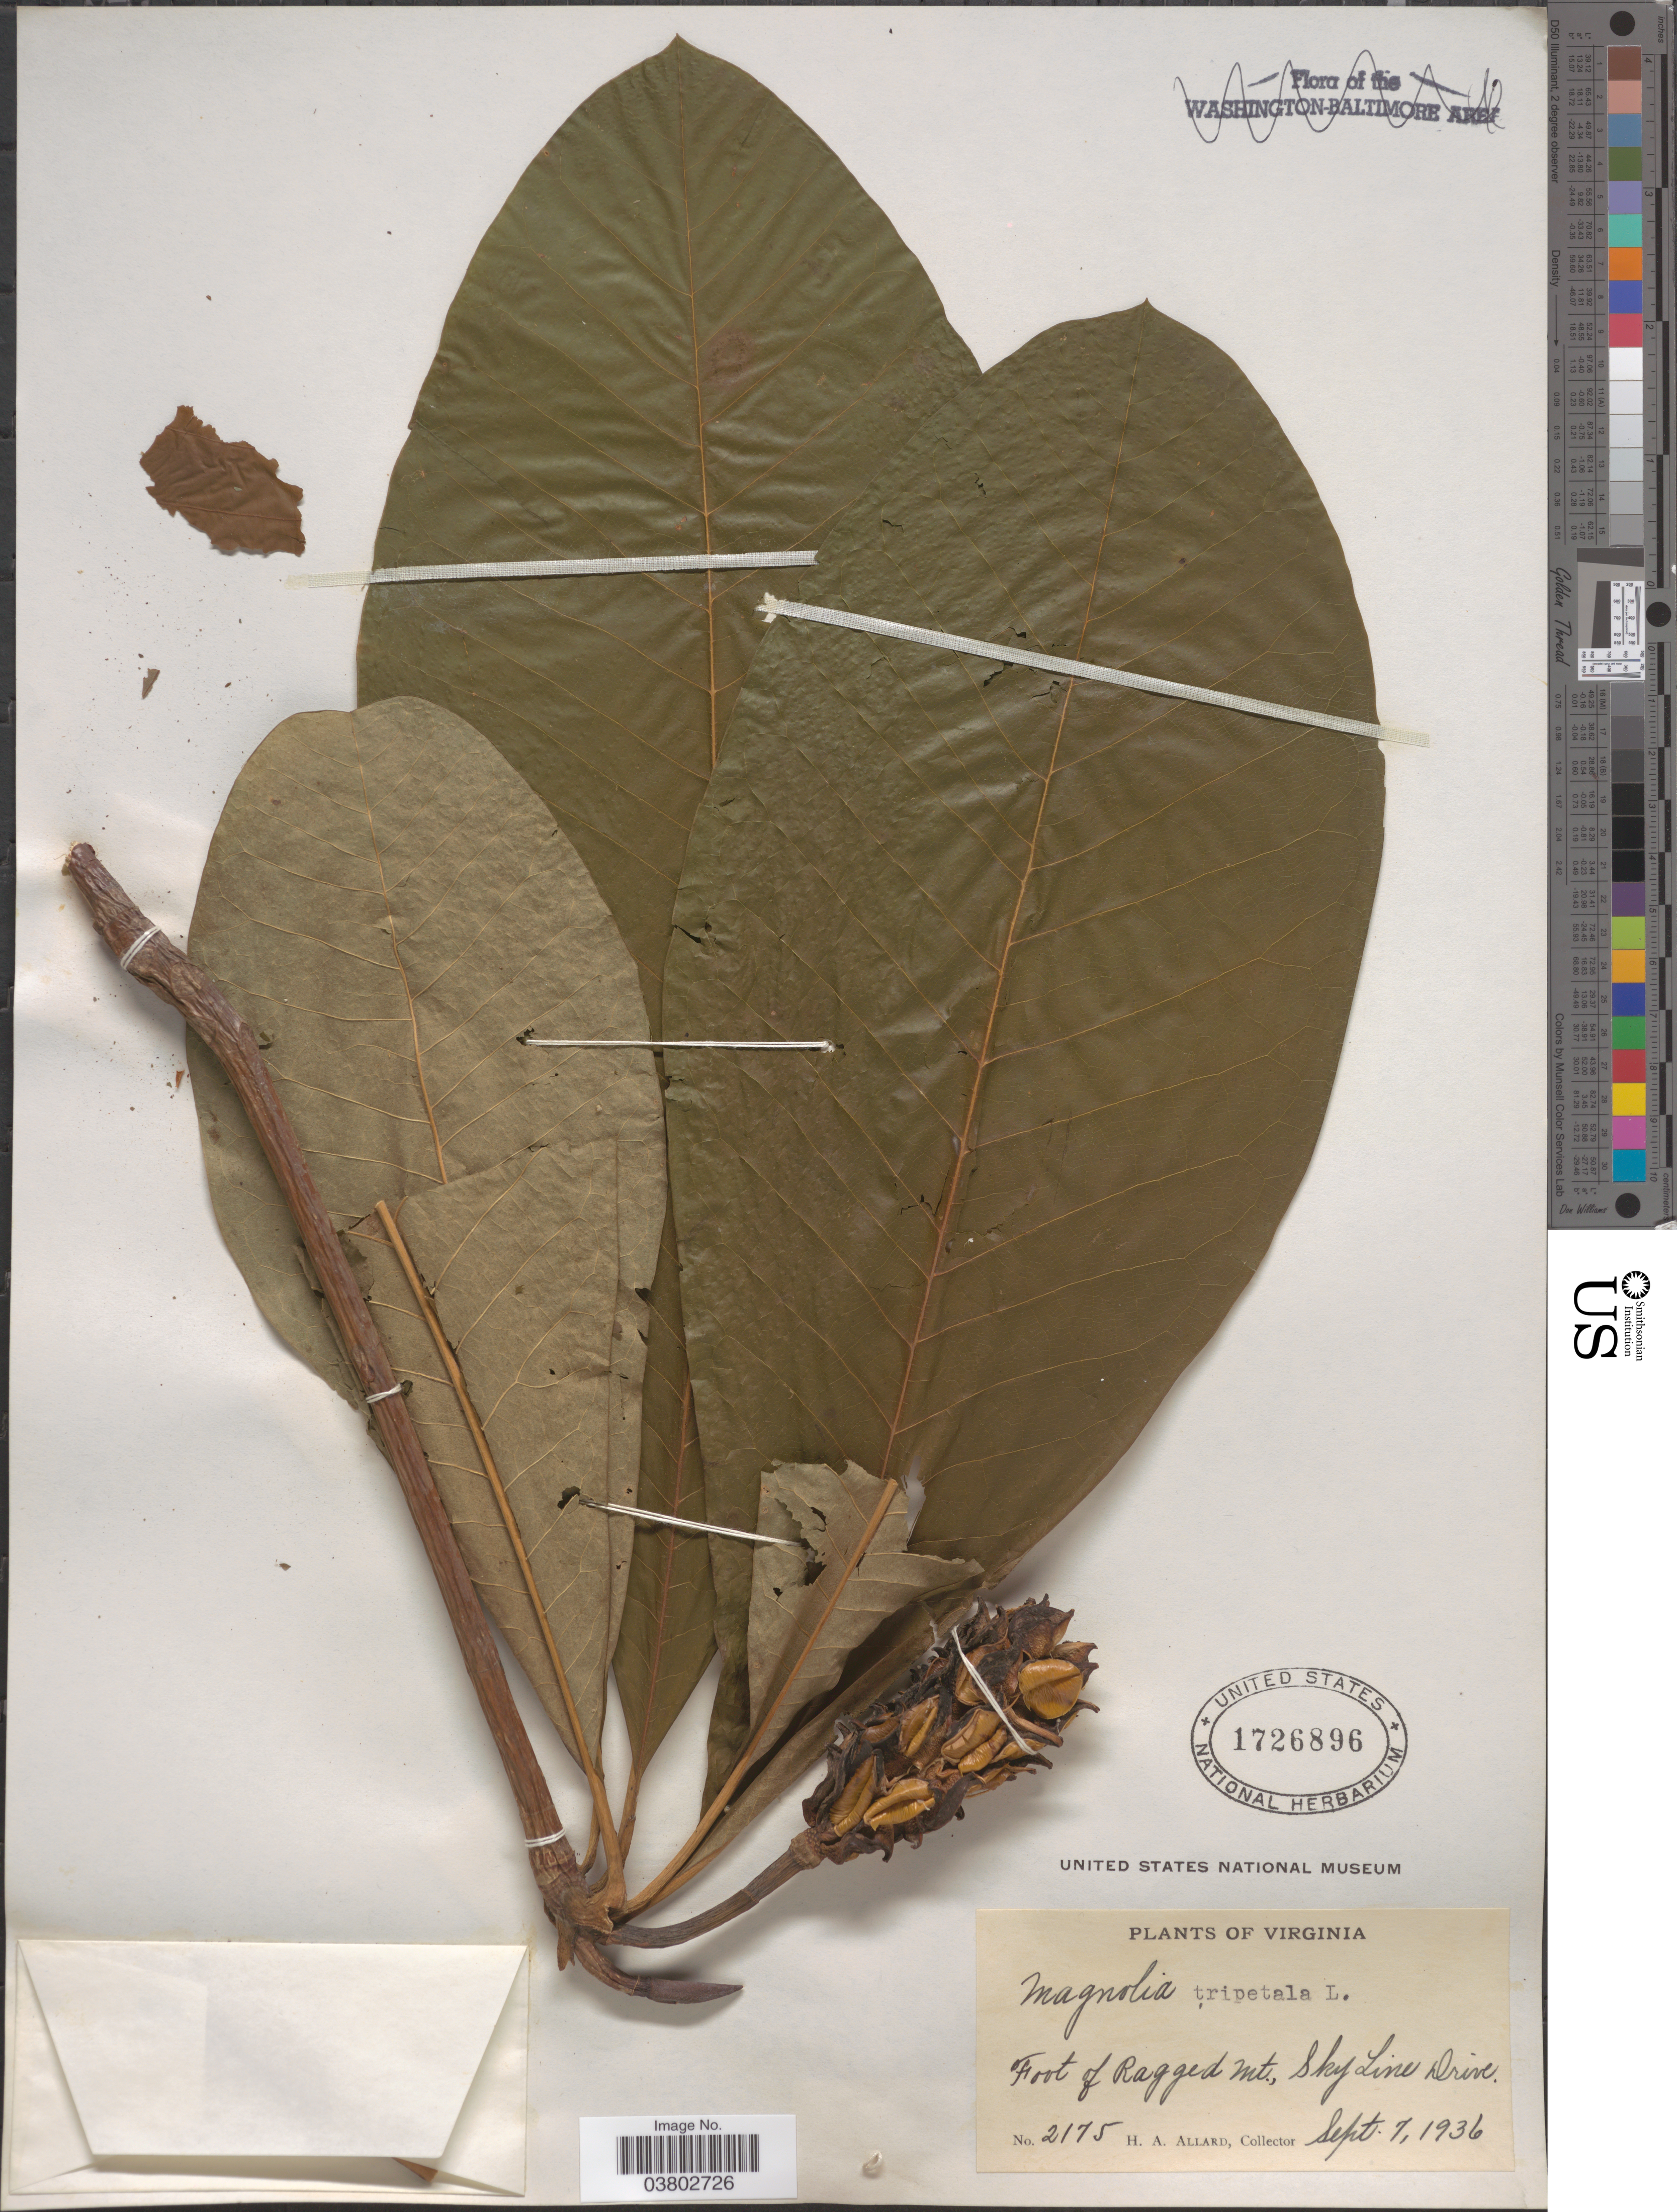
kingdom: Plantae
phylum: Tracheophyta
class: Magnoliopsida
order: Magnoliales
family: Magnoliaceae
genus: Magnolia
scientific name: Magnolia tripetala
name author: L.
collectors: H. A. Allard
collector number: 2175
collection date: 1936-09-07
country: United States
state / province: Virginia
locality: Foot of Ragged Mt., Sky Line Drive.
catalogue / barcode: US 1726896